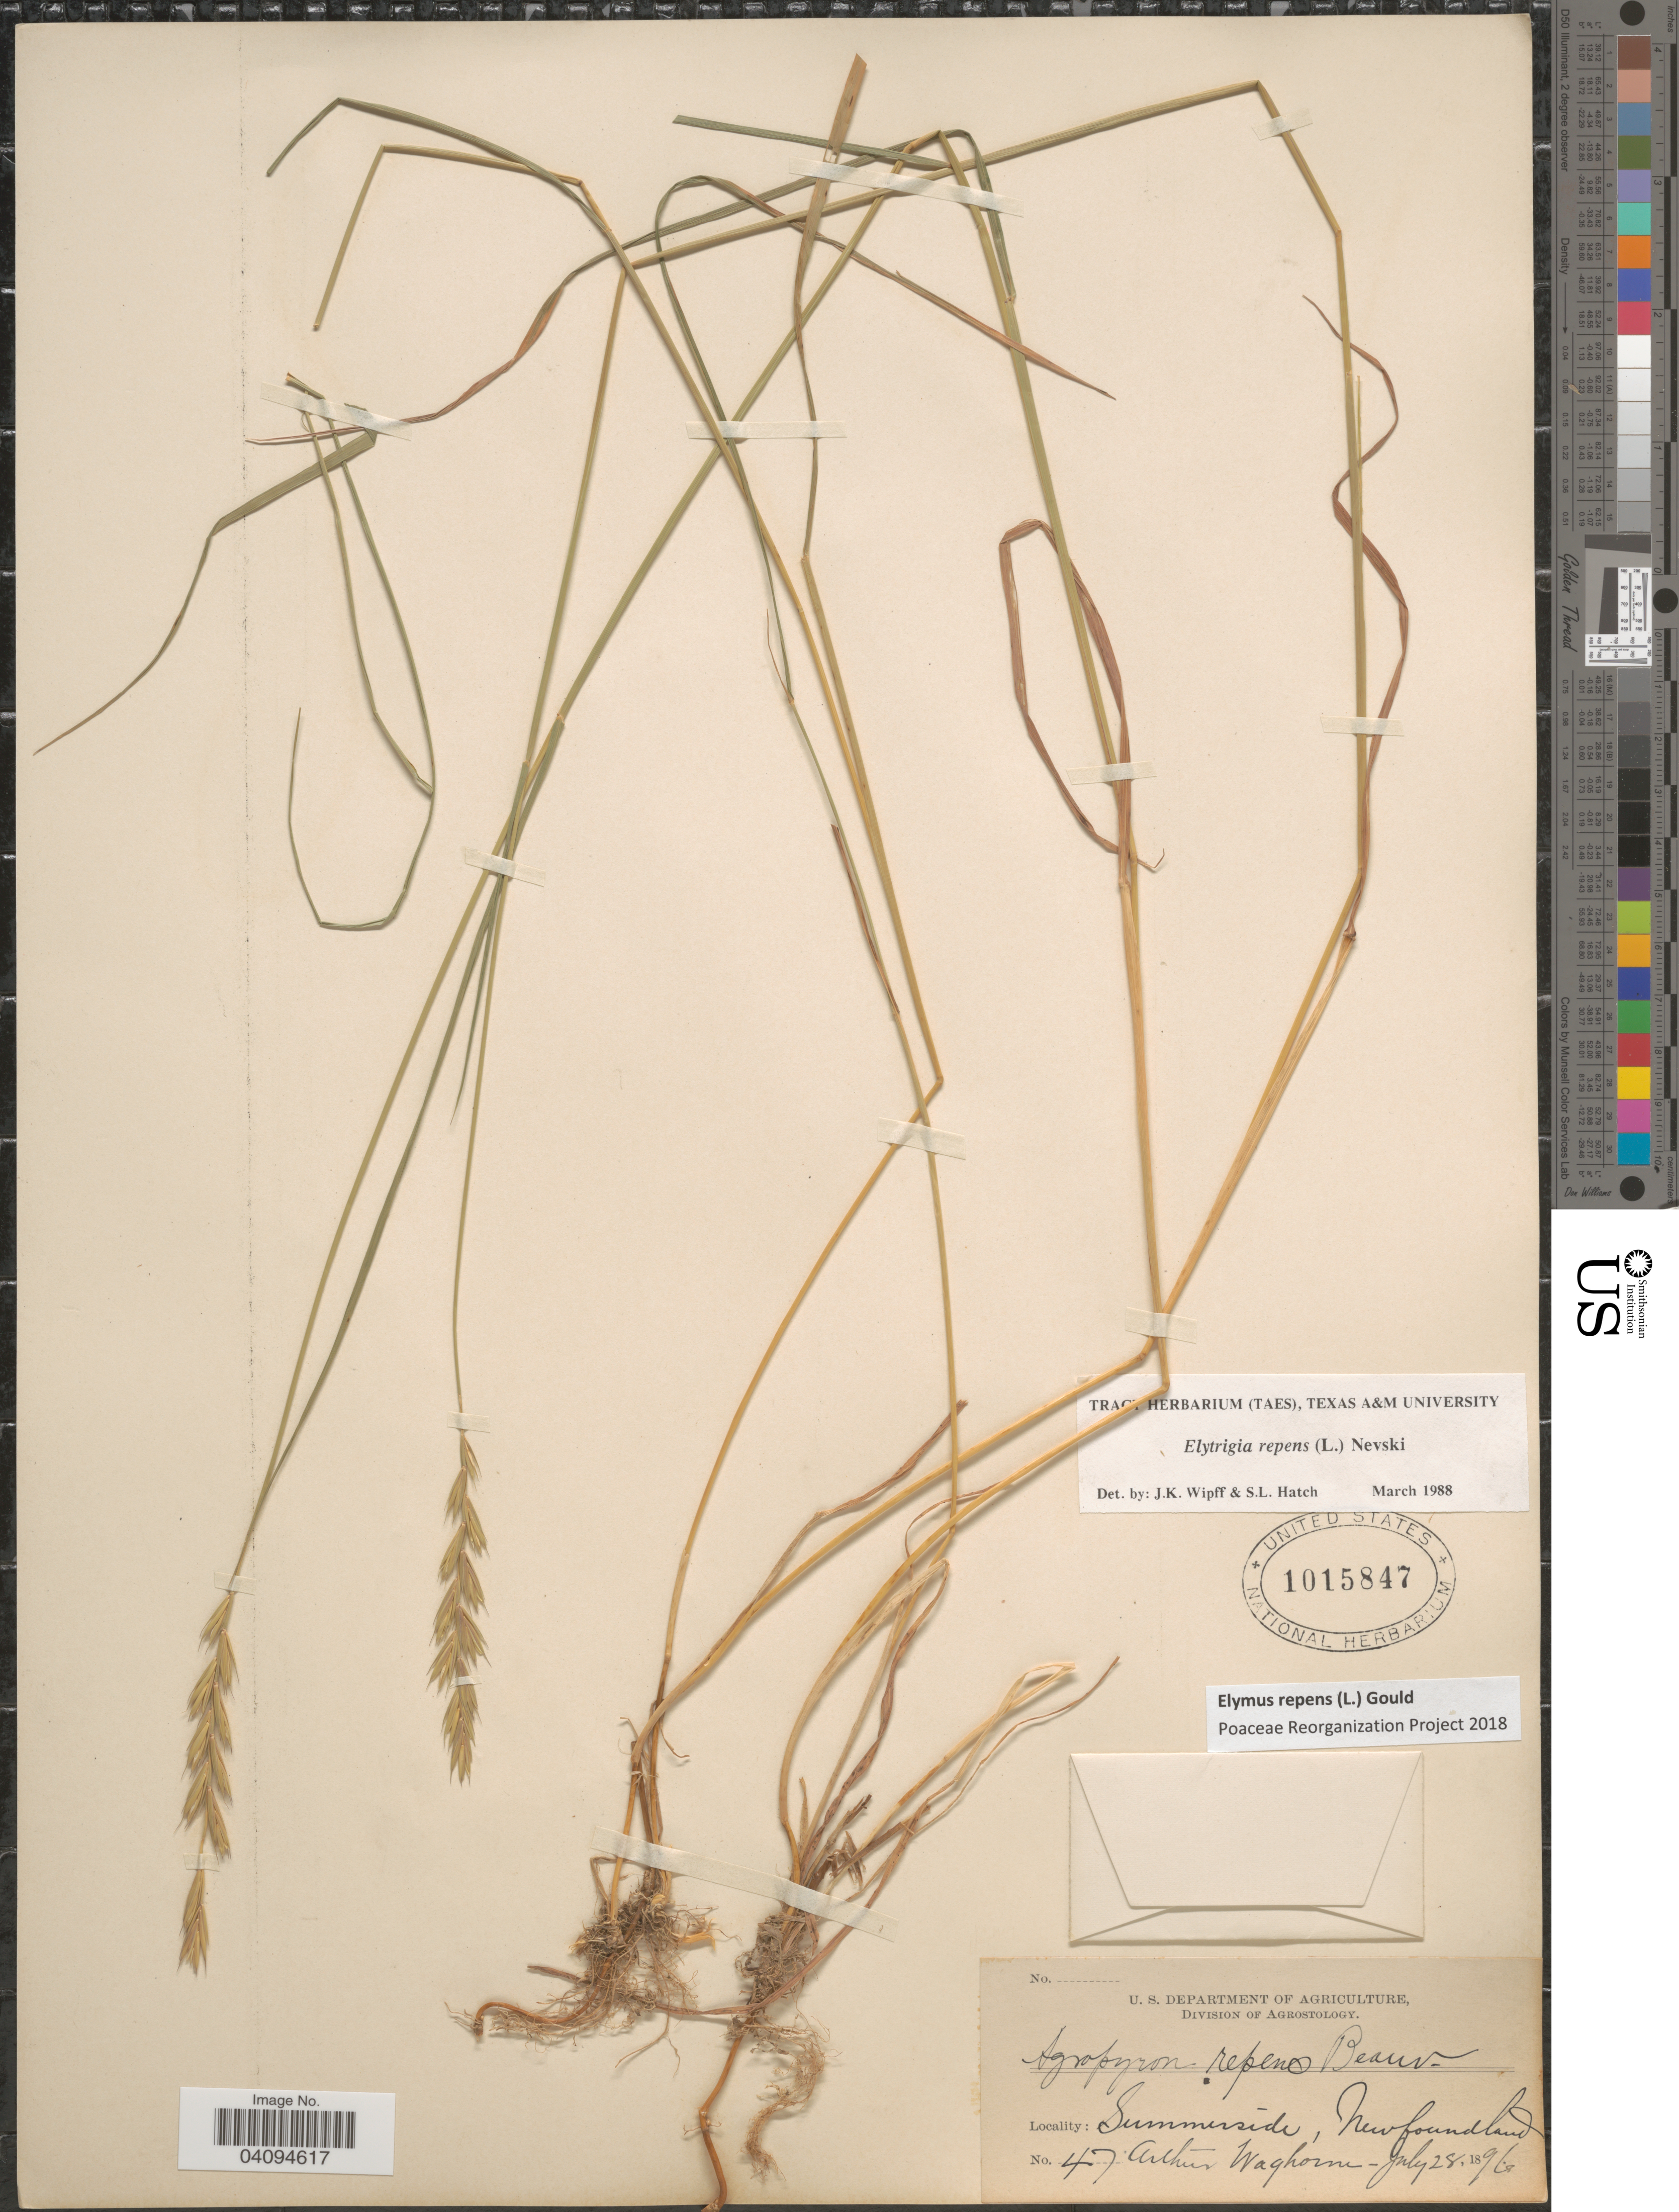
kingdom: Plantae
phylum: Tracheophyta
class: Liliopsida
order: Poales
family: Poaceae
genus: Elymus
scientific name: Elymus repens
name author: (L.) Gould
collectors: A. Waghorne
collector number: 47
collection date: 1896-07-28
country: Canada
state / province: Newfoundland and Labrador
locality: Summerside.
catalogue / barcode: US 1015847